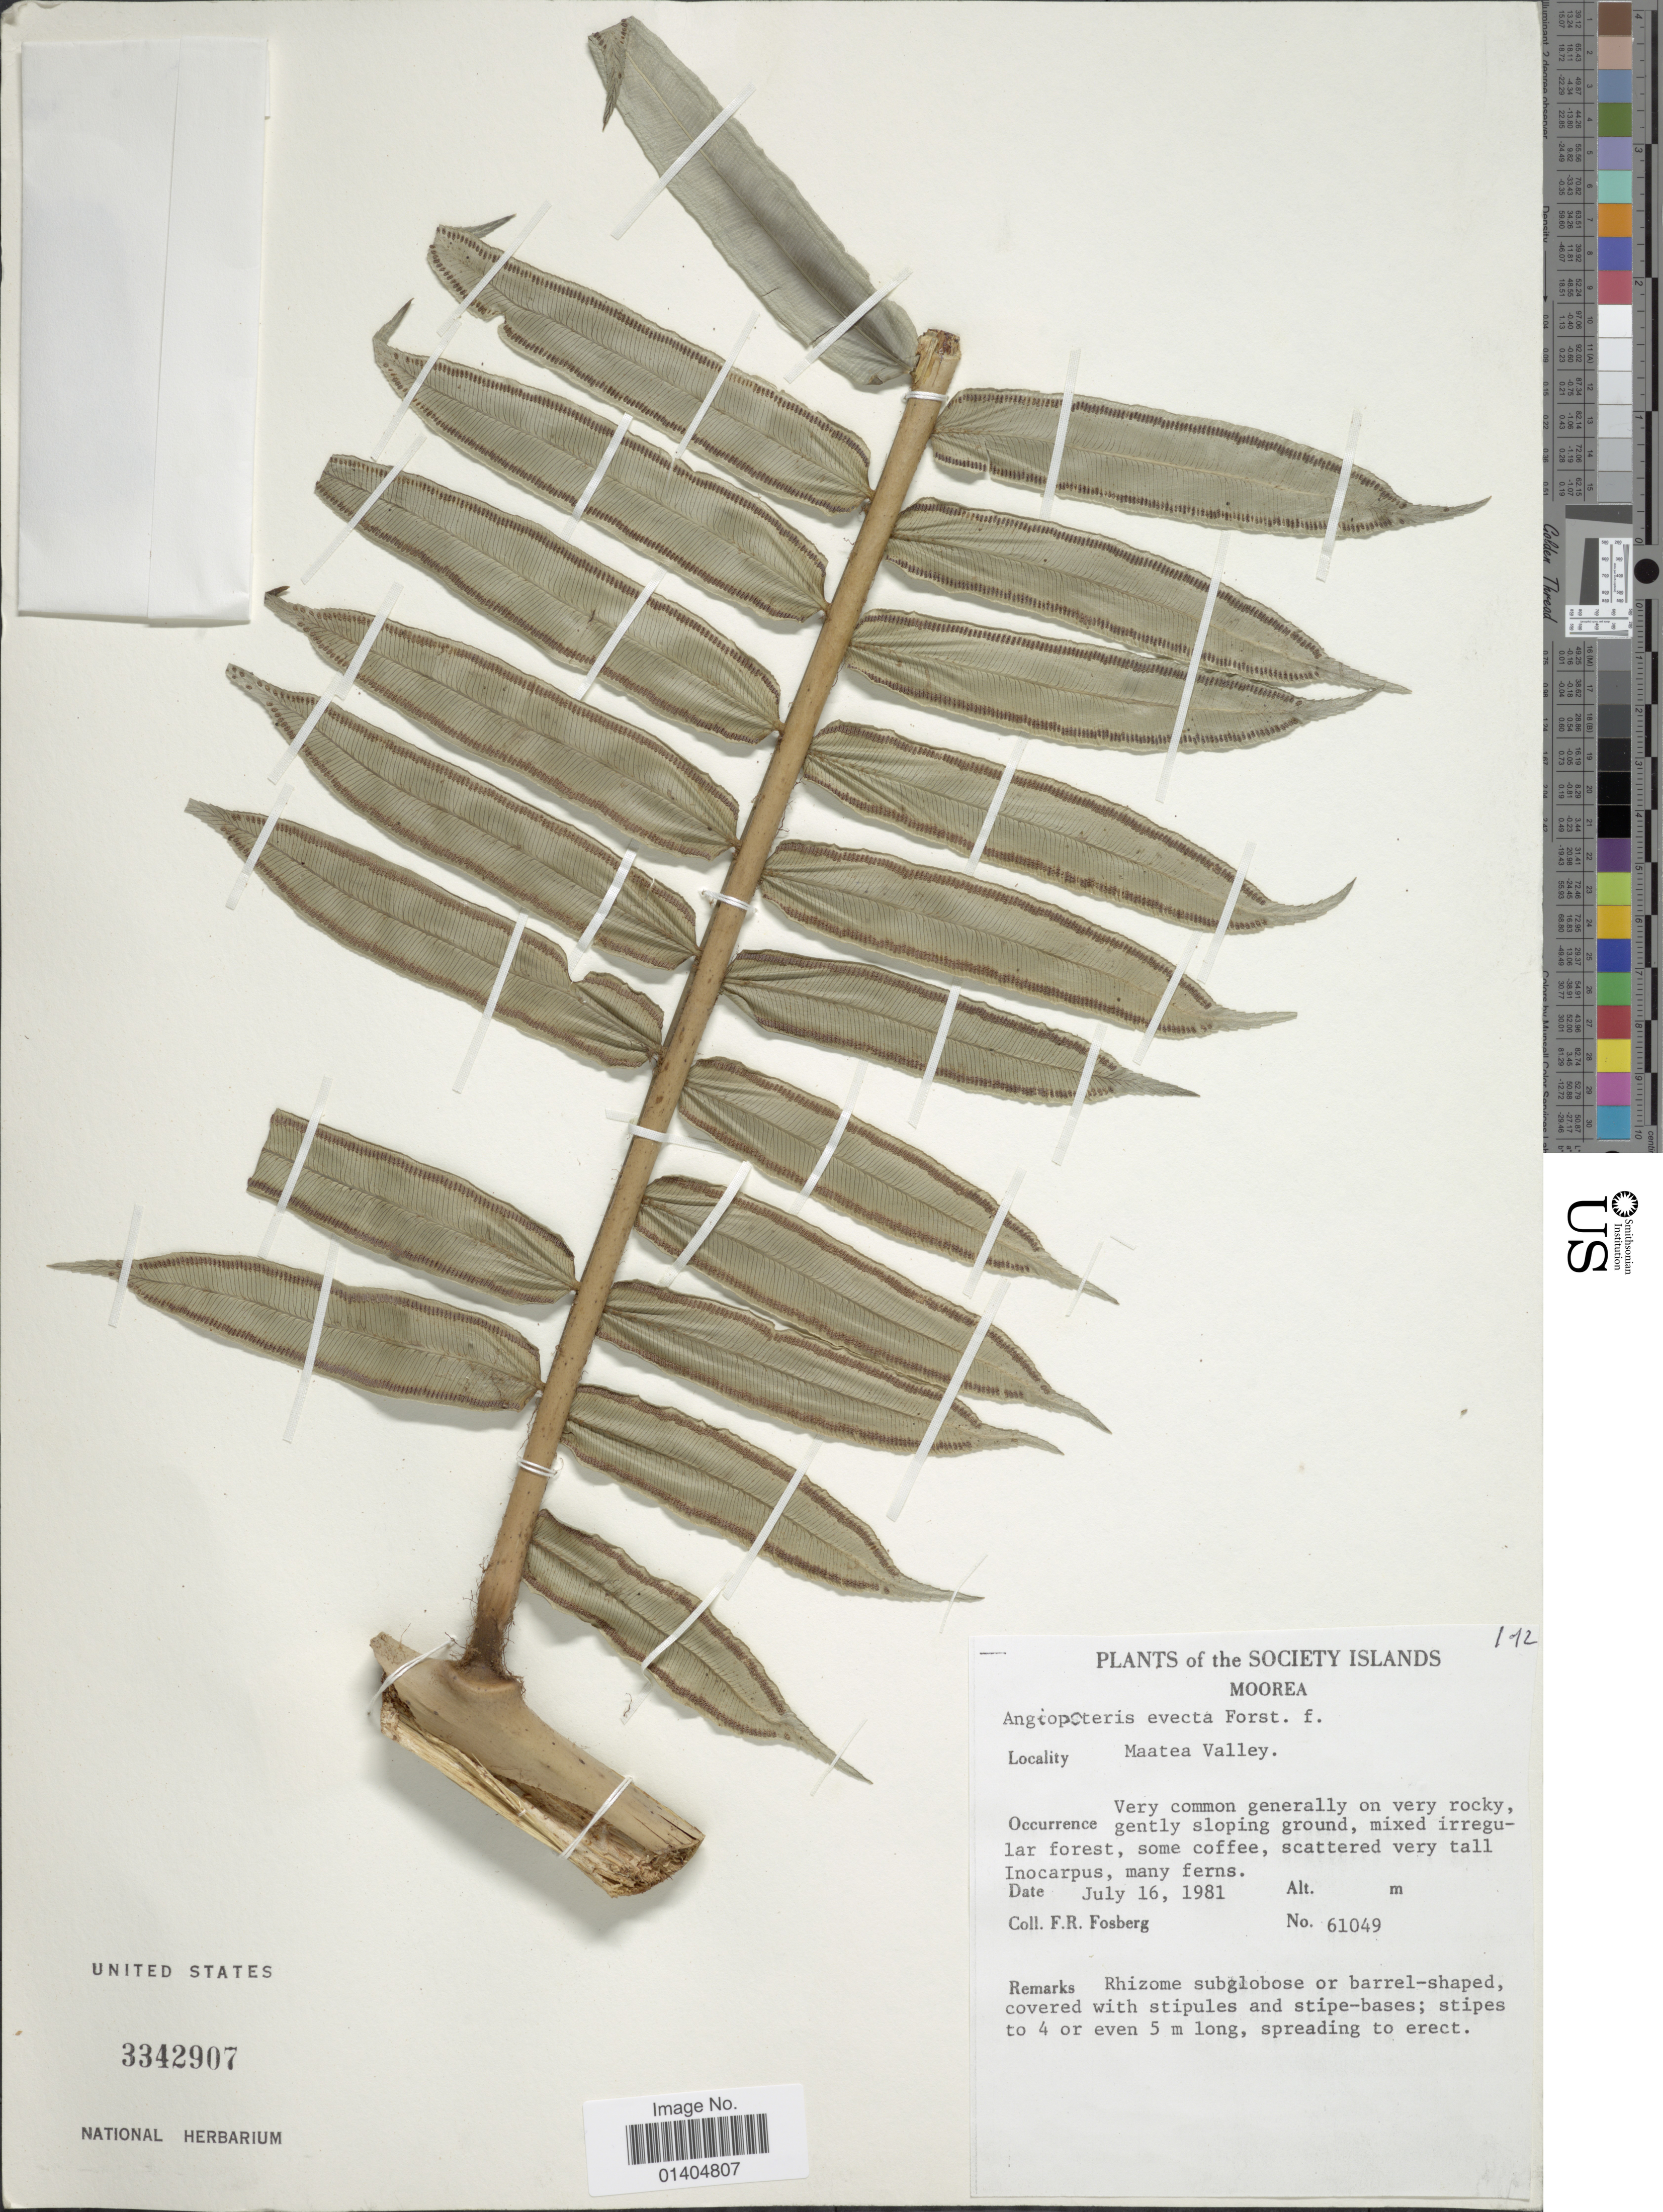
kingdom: Plantae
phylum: Tracheophyta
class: Polypodiopsida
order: Marattiales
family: Marattiaceae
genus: Angiopteris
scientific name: Angiopteris evecta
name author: (G. Forst.) Hoffm.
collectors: F. R. Fosberg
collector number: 61049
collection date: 1981-07-16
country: French Polynesia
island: Moorea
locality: The Society Islands, Moorea, Maatea Valley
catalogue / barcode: US 3342907